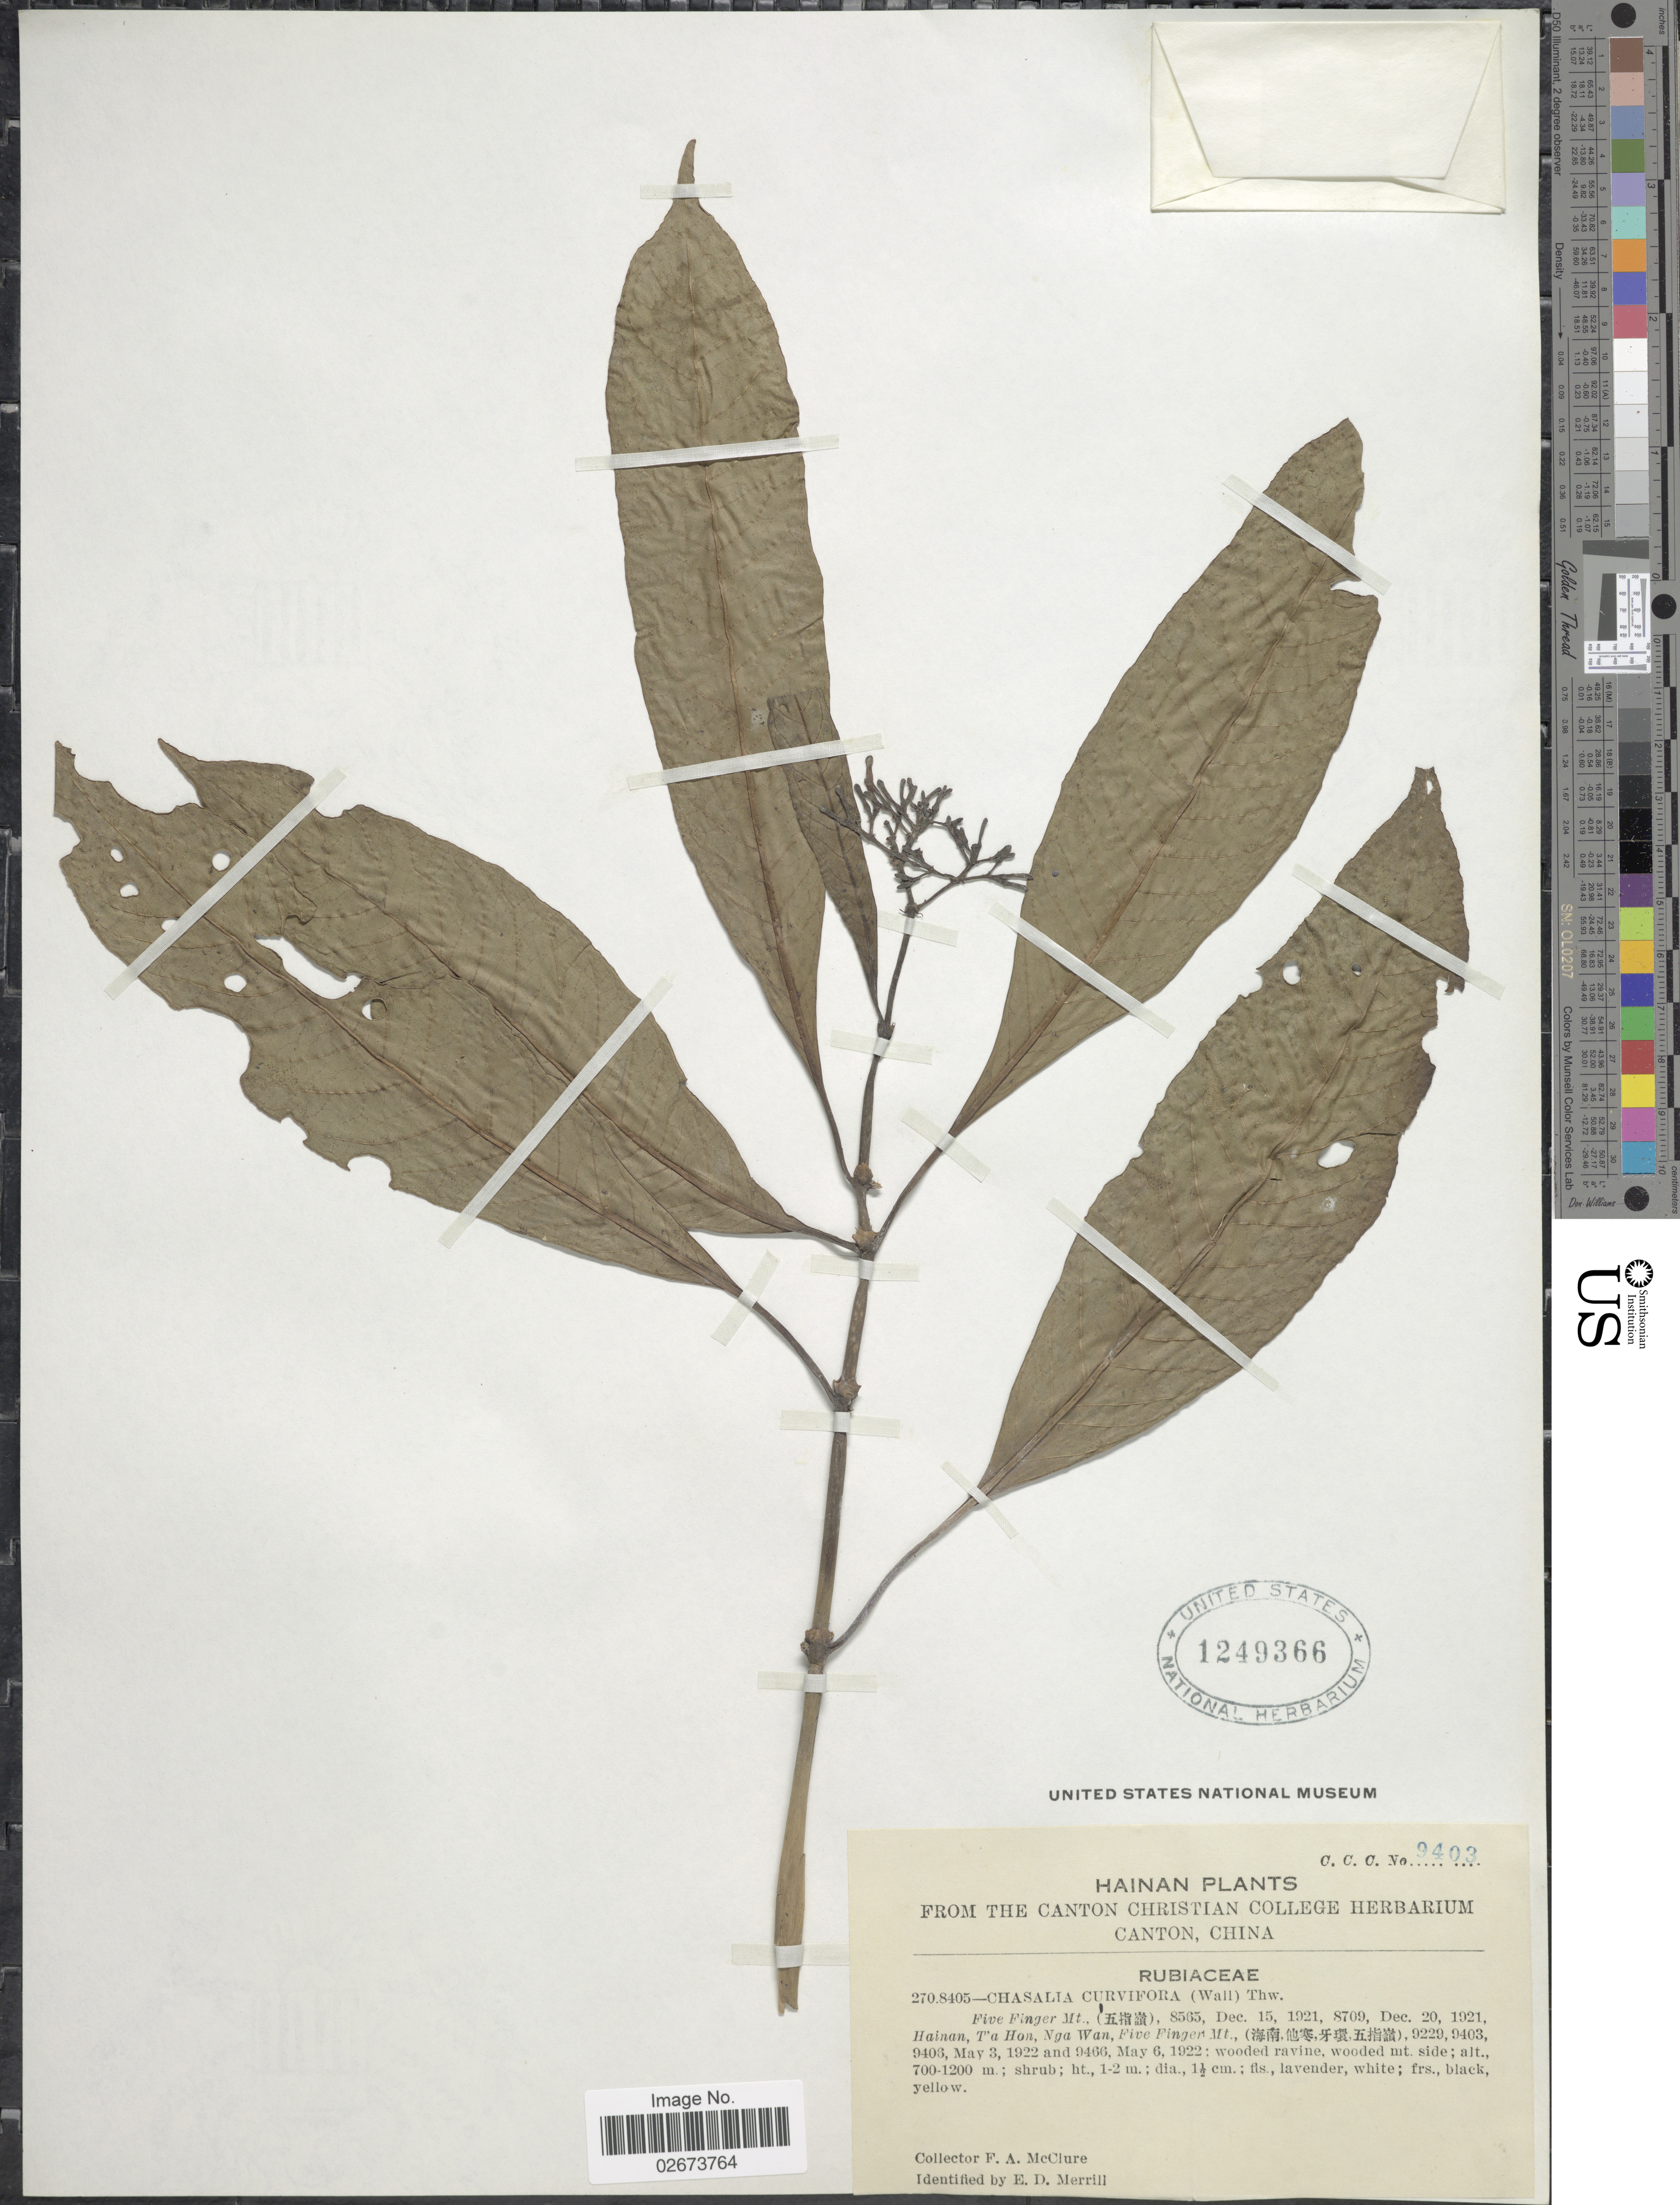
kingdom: Plantae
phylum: Tracheophyta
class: Magnoliopsida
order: Gentianales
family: Rubiaceae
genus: Chassalia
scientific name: Chassalia curviflora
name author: (Wall.) Thwaites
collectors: F. A. McClure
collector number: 9403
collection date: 1922-05-03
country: China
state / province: Hainan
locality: Five Finger Mt., Hainan, T'a Hon, Nga Wan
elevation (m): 700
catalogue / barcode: US 1249366